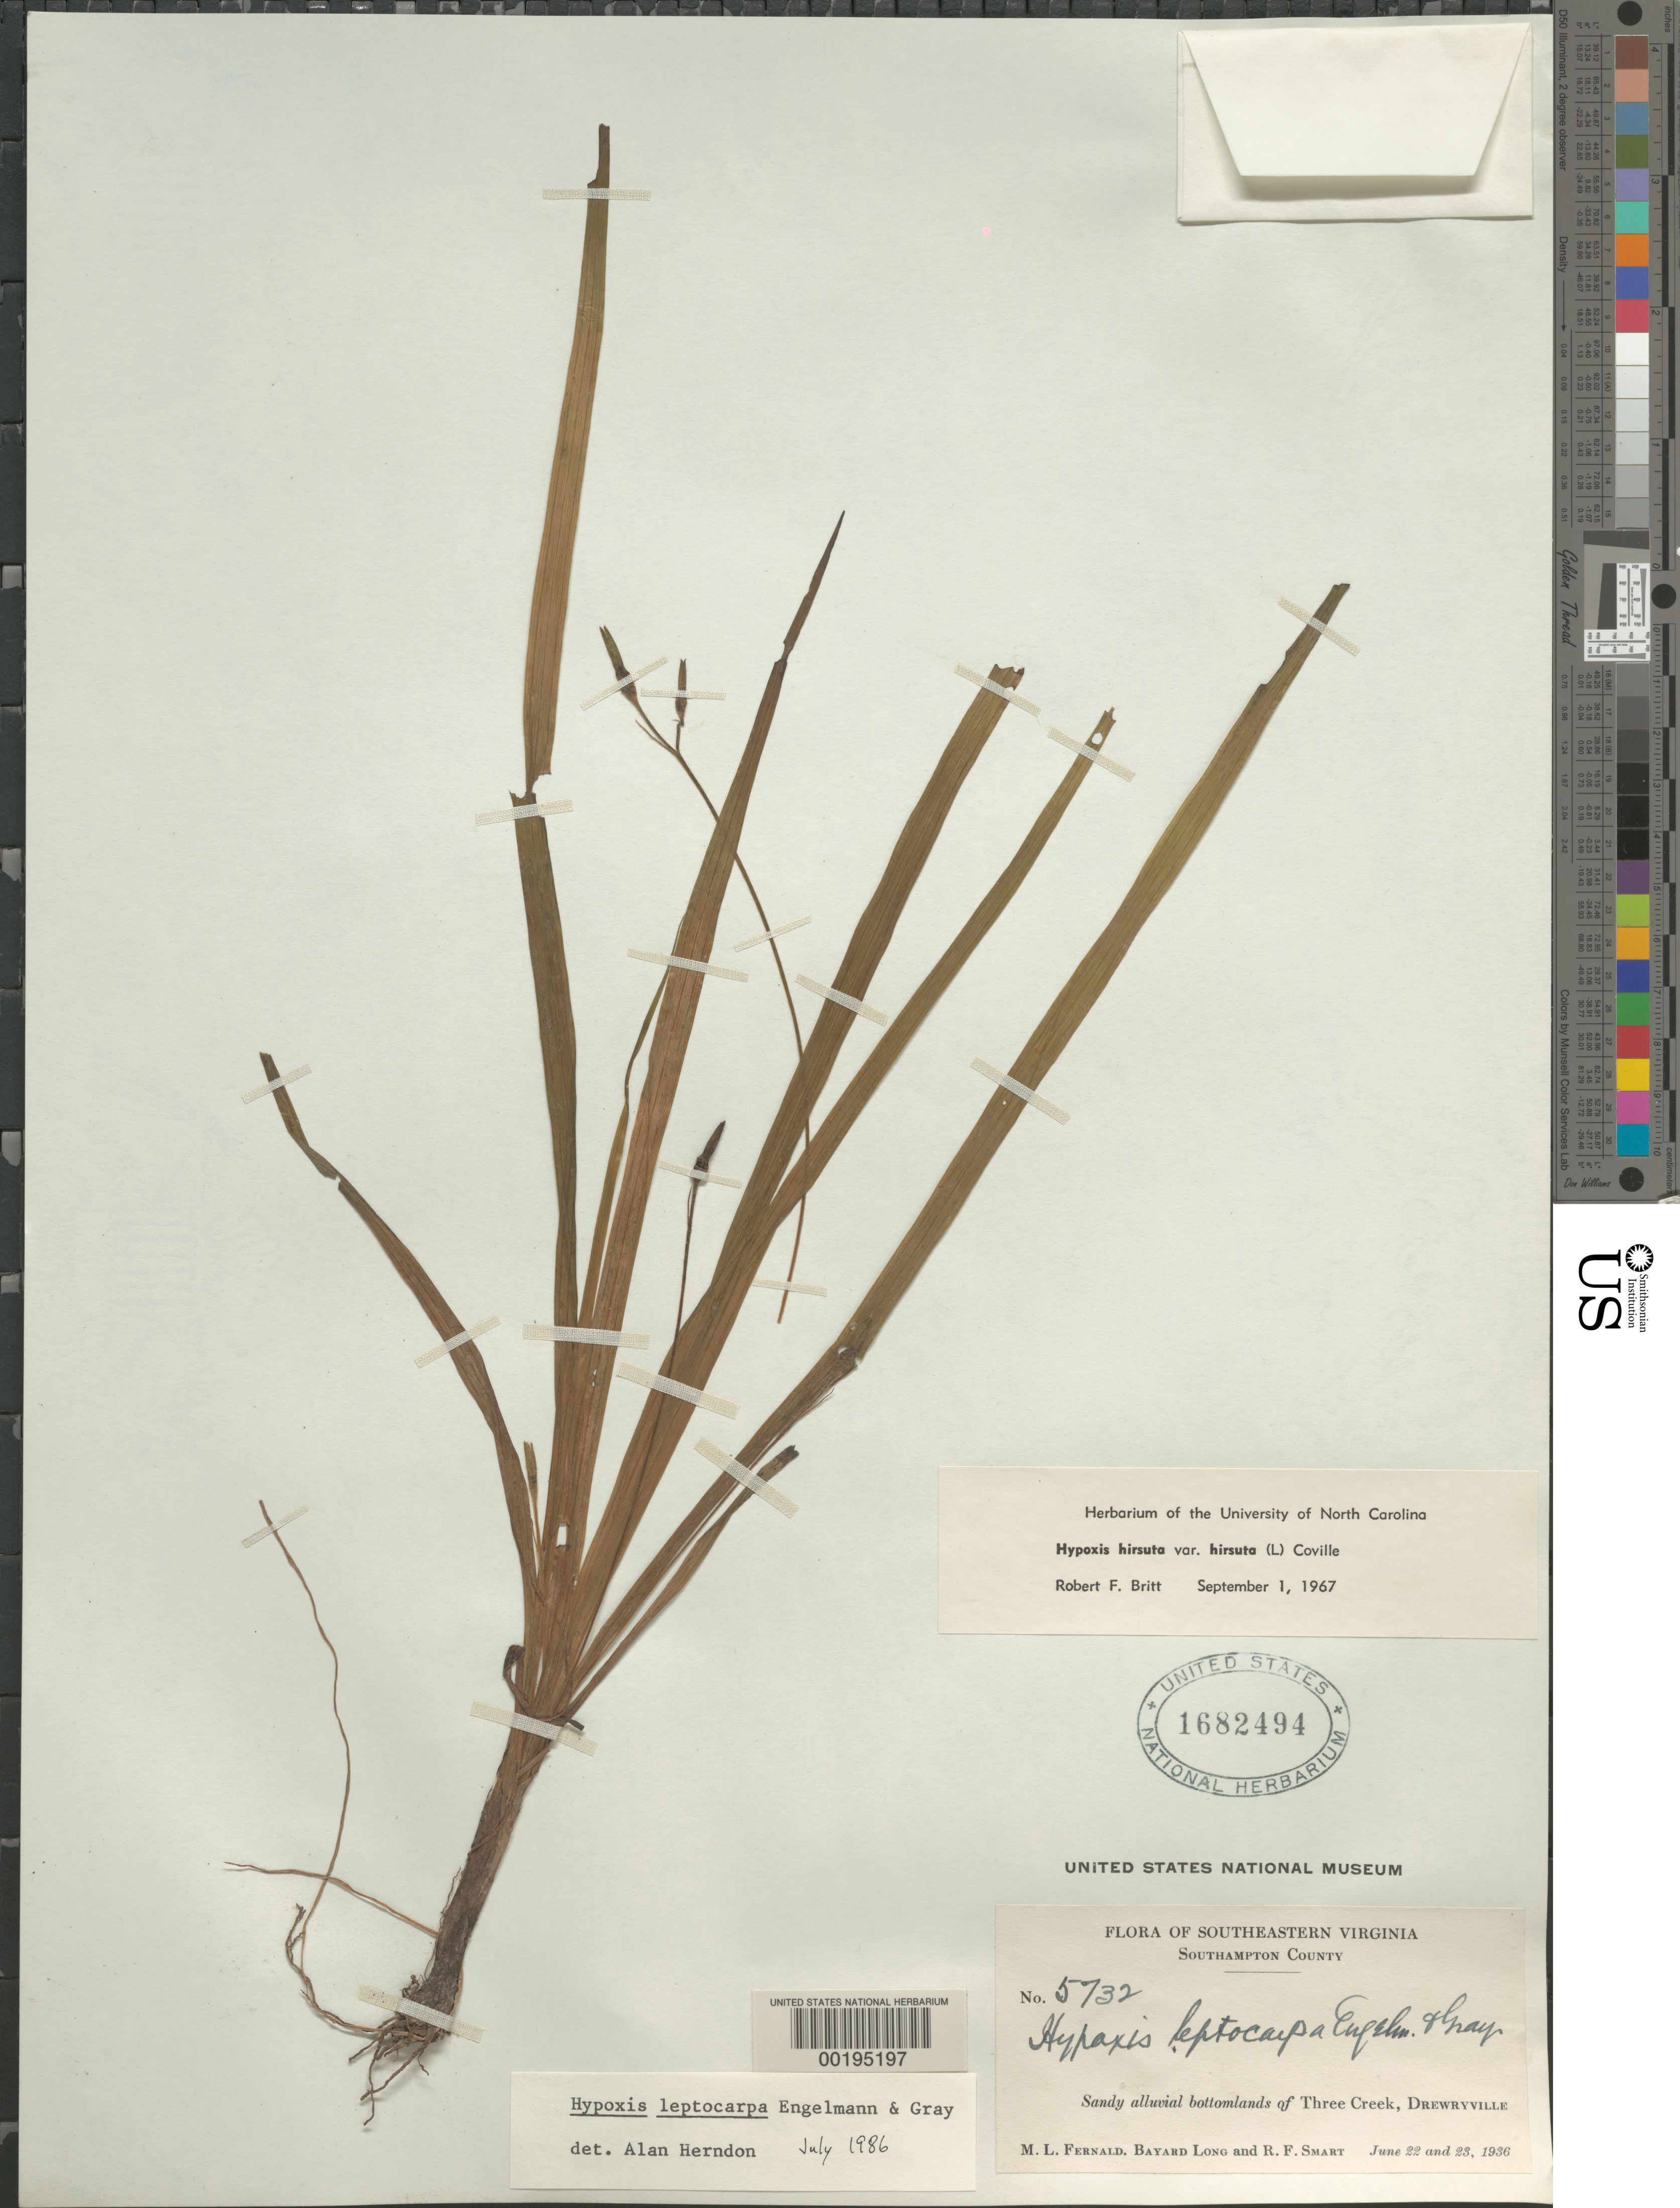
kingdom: Plantae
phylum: Tracheophyta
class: Liliopsida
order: Asparagales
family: Hypoxidaceae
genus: Hypoxis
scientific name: Hypoxis leptocarpa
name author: (Engelm. & A. Gray) Small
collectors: M. L. Fernald & B. H. Long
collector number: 5732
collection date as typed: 22 Jun 1936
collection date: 1936-06-22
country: United States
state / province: Virginia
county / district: Southampton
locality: Three creek, drewryville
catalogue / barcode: US 1682494